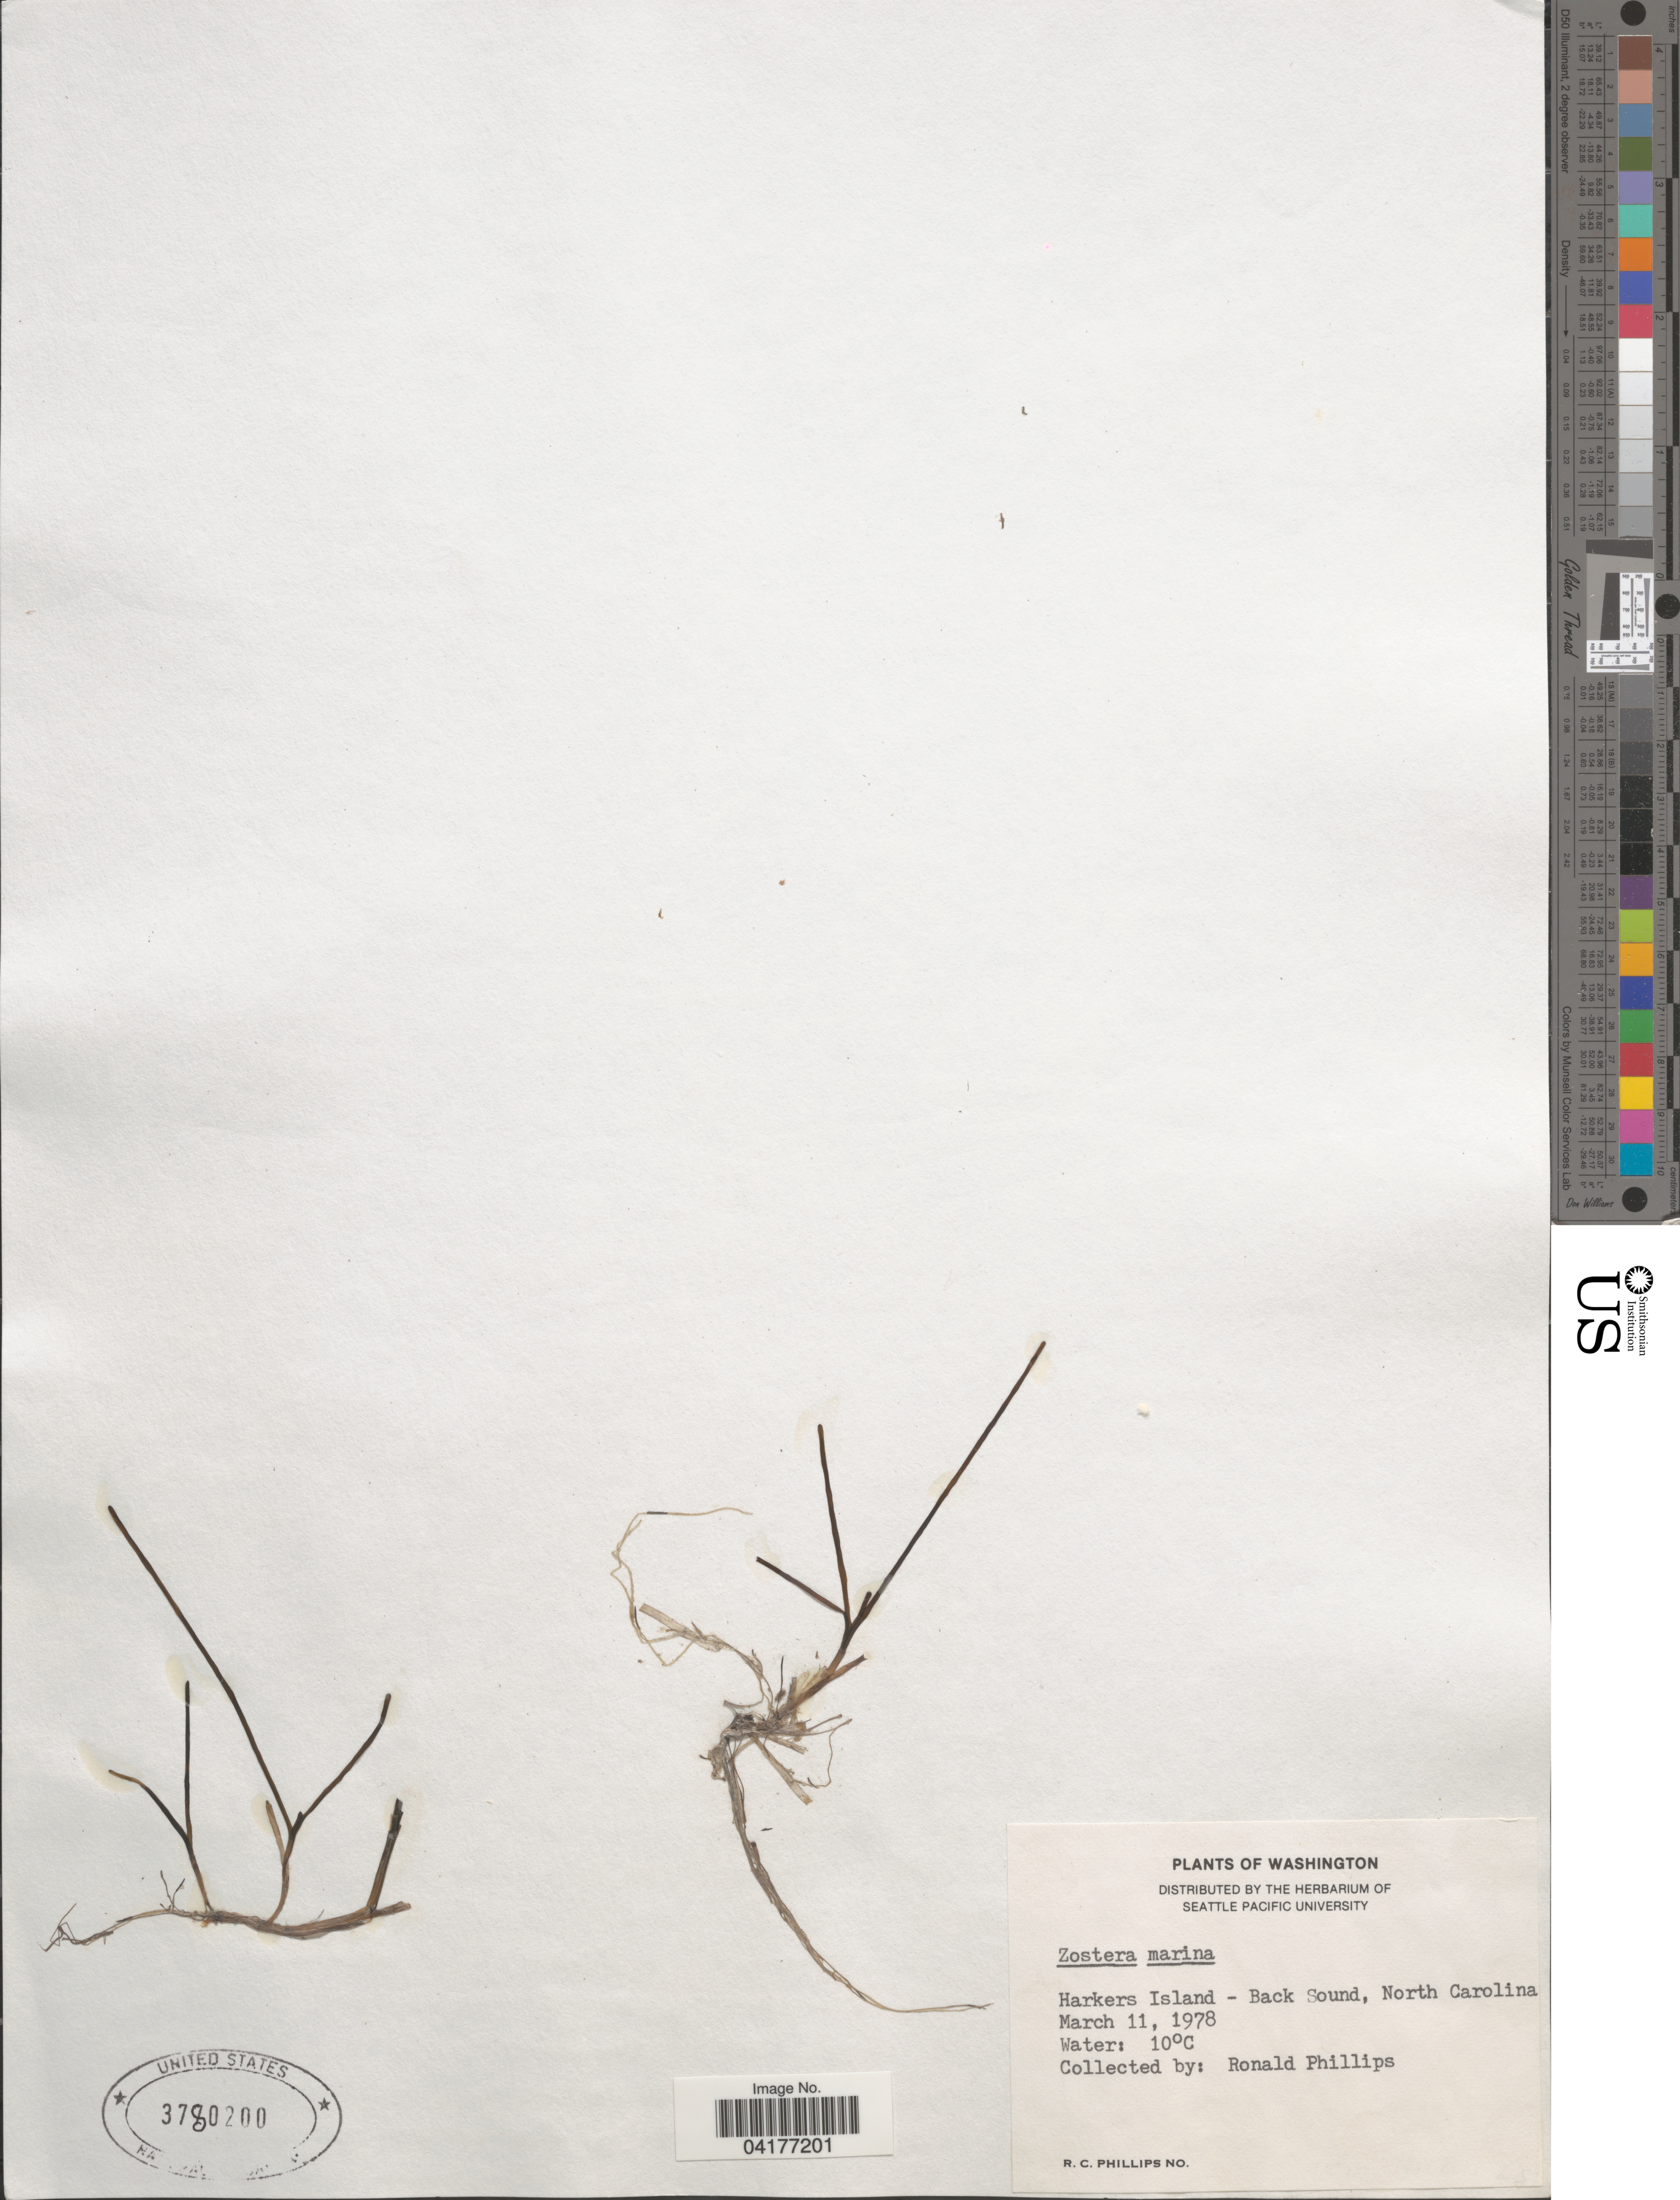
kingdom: Plantae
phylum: Tracheophyta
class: Liliopsida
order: Alismatales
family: Zosteraceae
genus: Zostera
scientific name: Zostera marina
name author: L.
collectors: R. C. Phillips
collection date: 1978-03-11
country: United States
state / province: North Carolina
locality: Harkers Island - Back Sound.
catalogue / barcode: US 3780200